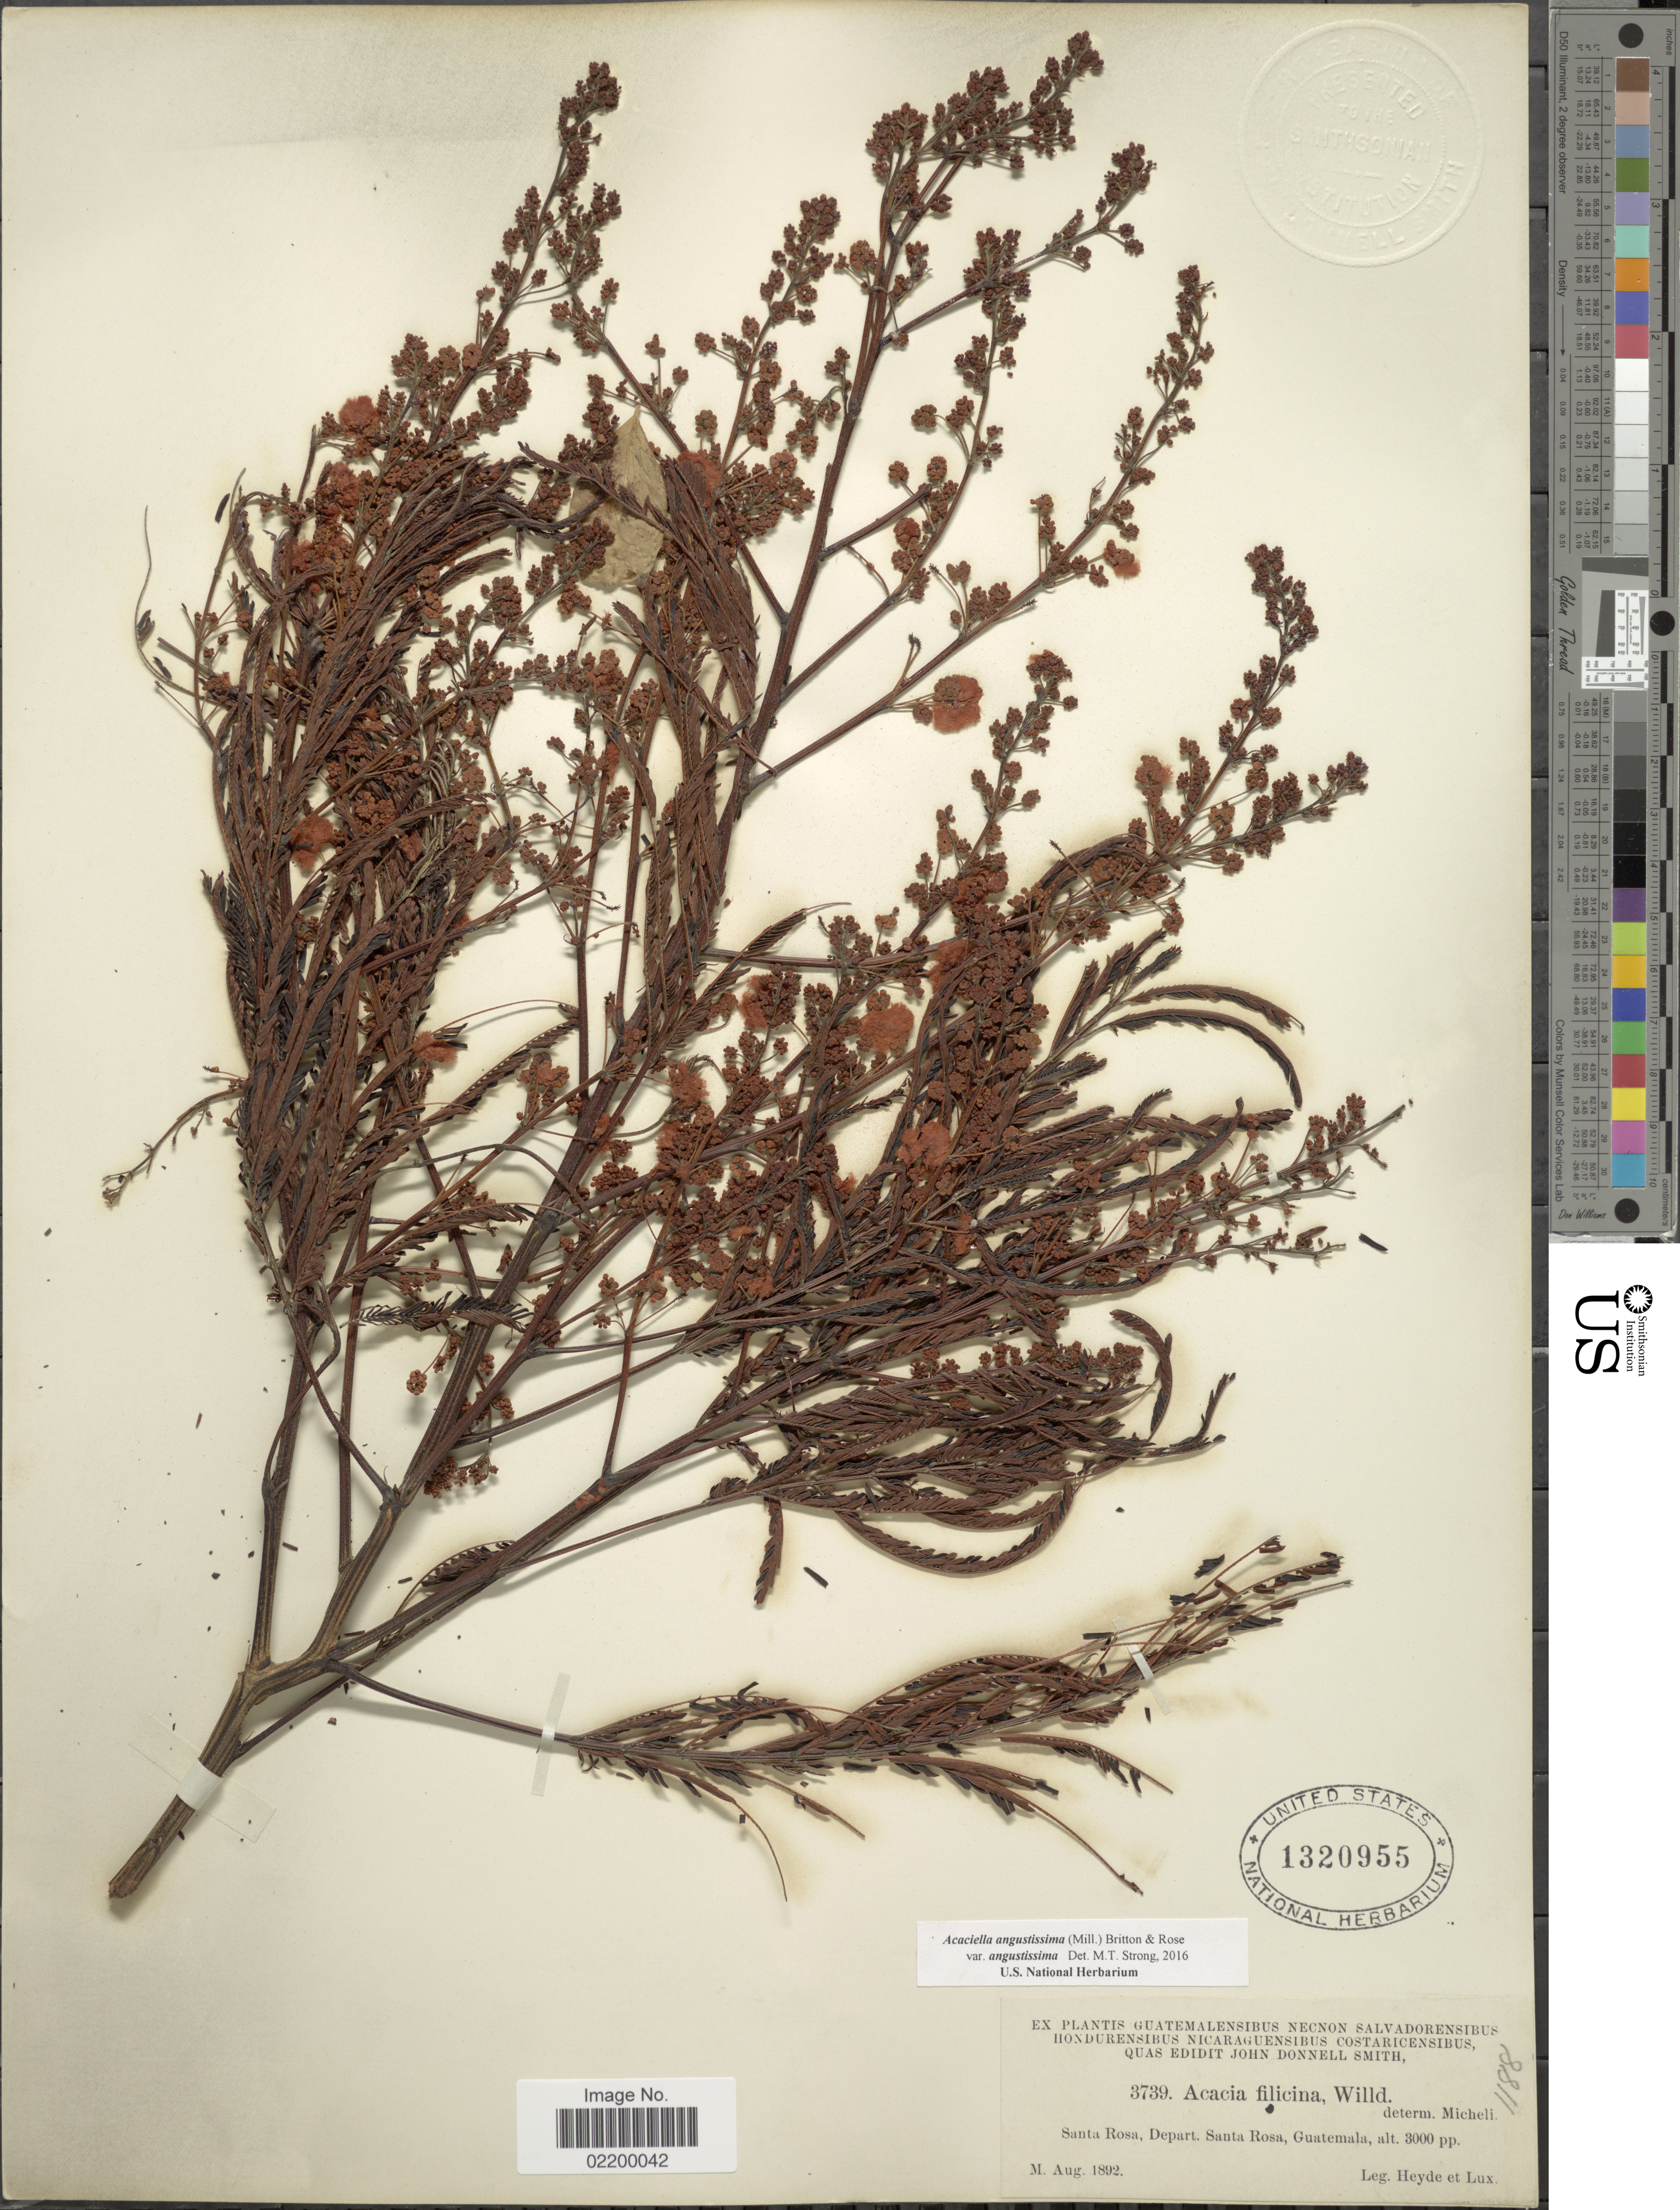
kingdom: Plantae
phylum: Tracheophyta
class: Magnoliopsida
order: Fabales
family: Fabaceae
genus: Acaciella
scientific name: Acaciella angustissima var. angustissima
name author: (Mill.) Britton & Rose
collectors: Heyde & Lux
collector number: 3739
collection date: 1892-08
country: Guatemala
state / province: Santa Rosa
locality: Santa Rosa, Depart. Santa Rosa, Guatemala.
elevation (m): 914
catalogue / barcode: US 1320955